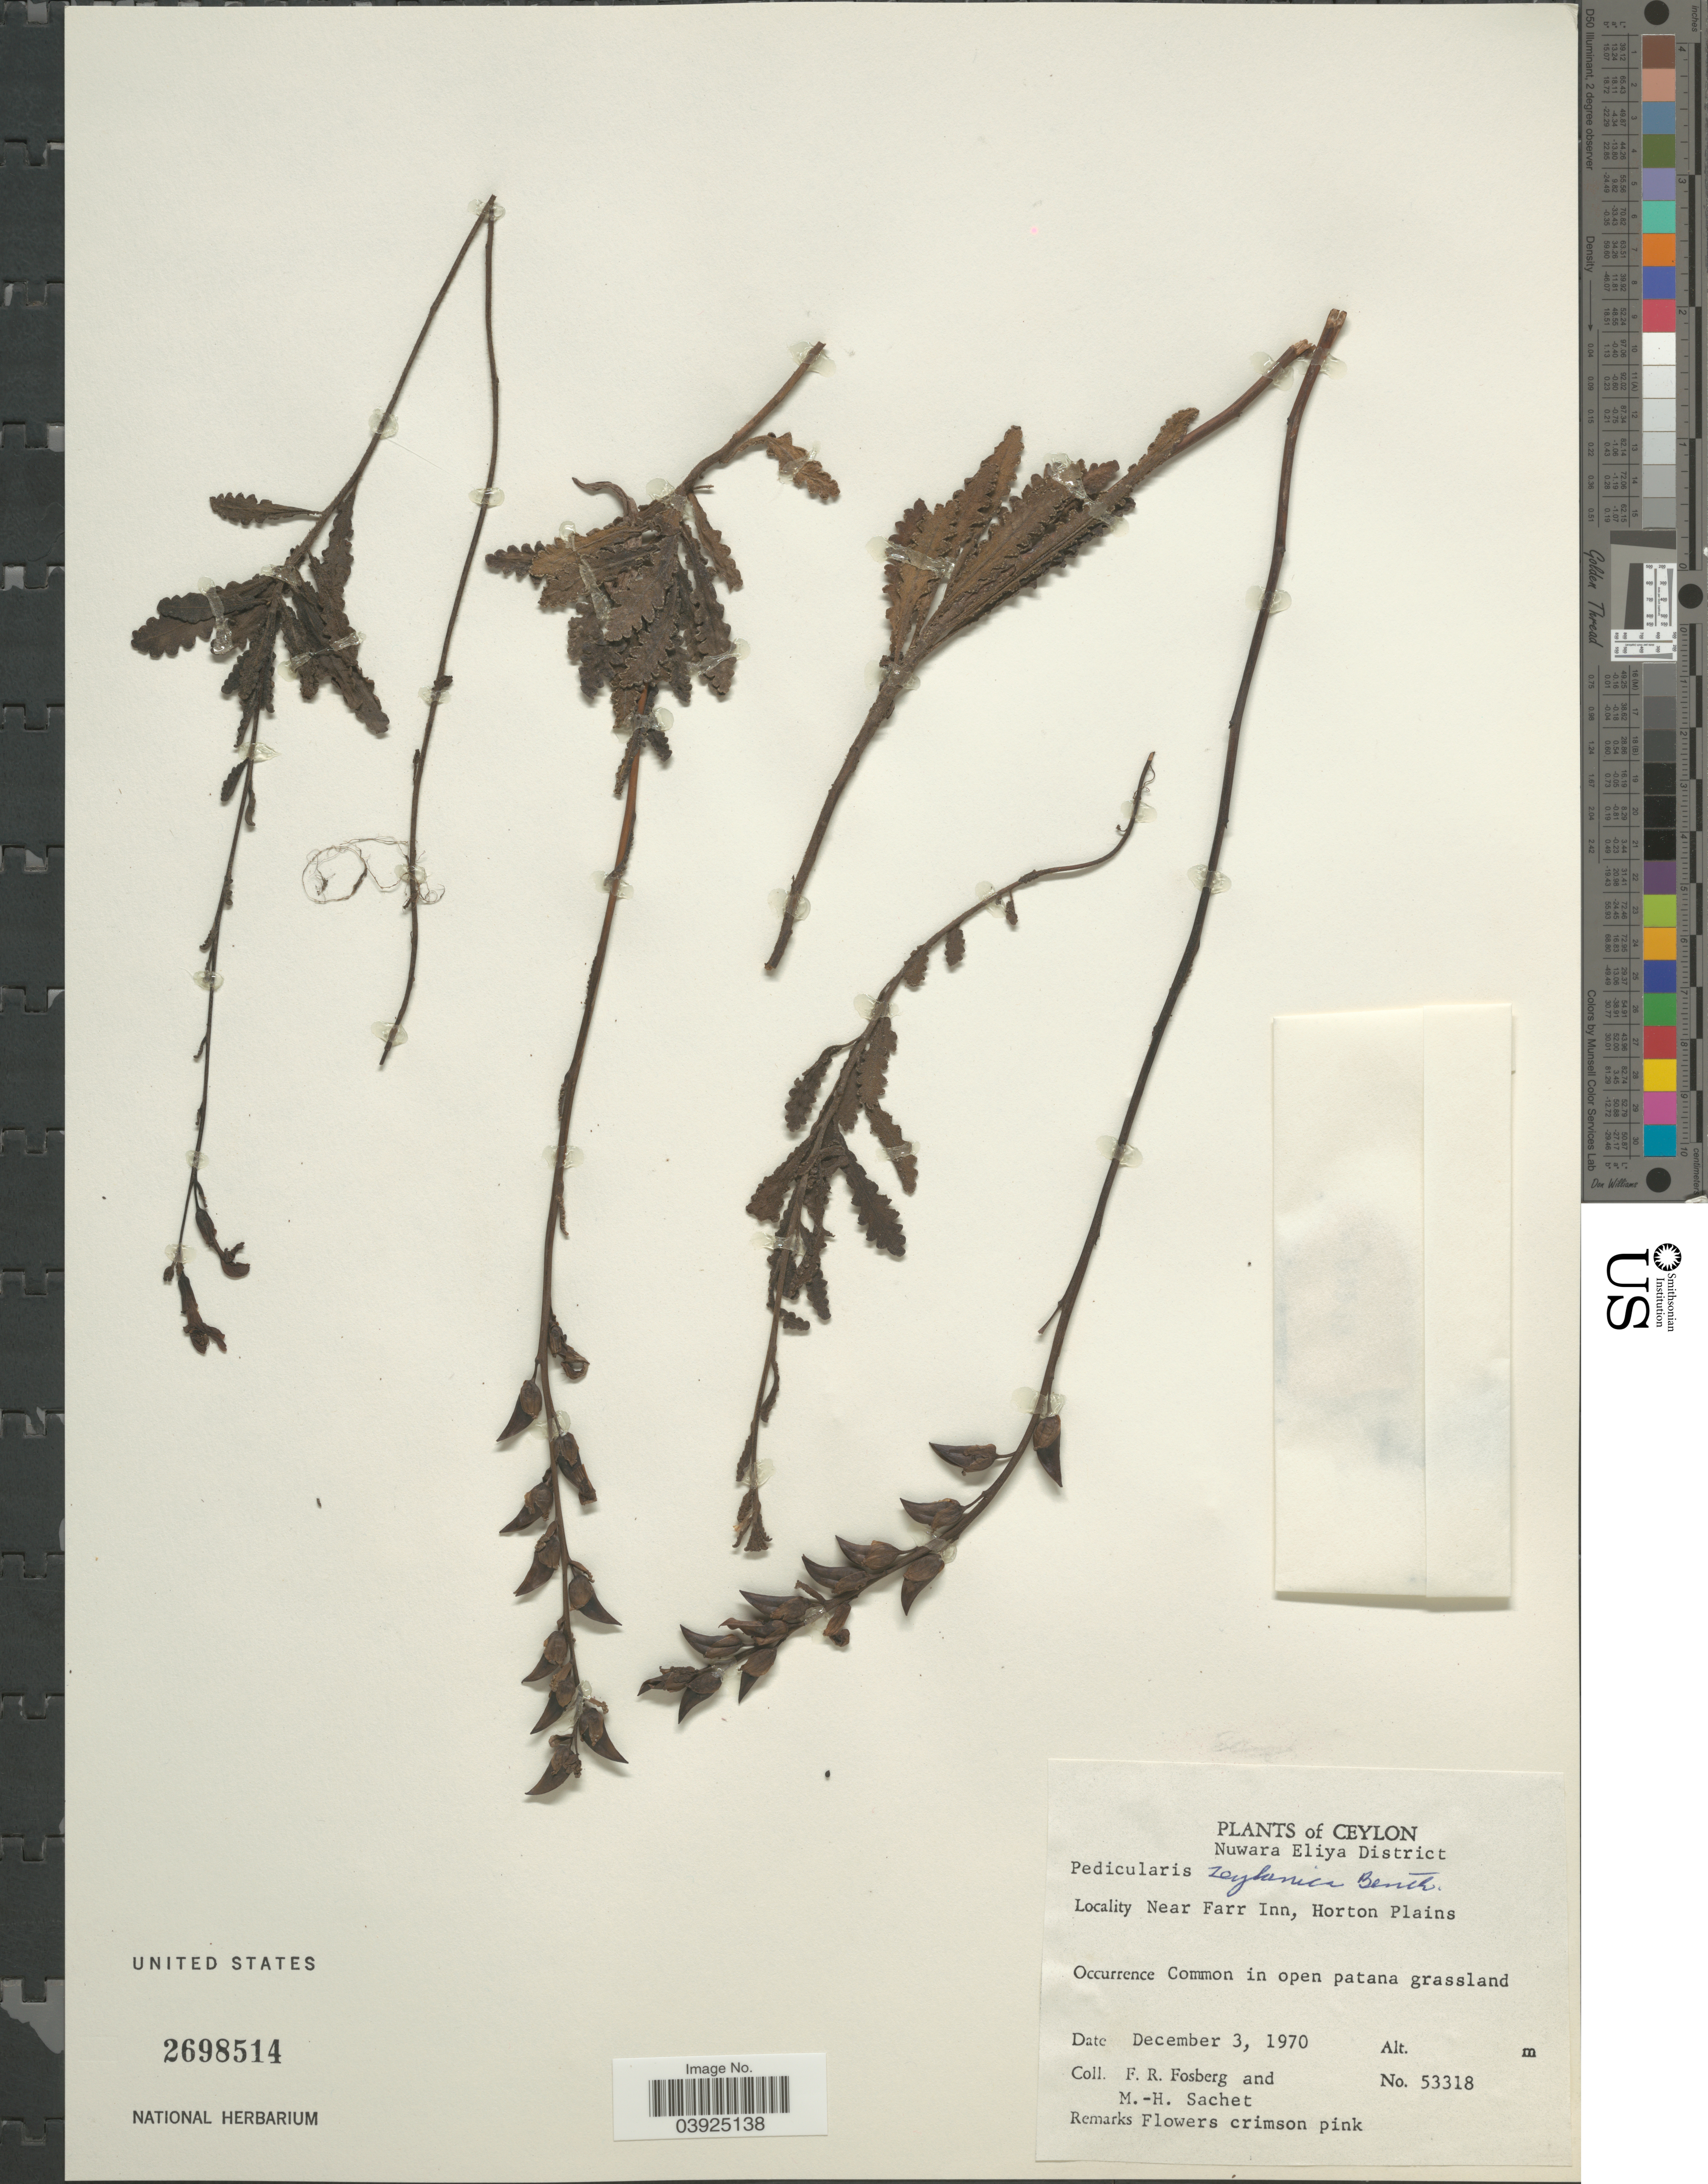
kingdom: Plantae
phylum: Tracheophyta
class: Magnoliopsida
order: Lamiales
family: Orobanchaceae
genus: Pedicularis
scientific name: Pedicularis zeylanica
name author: Benth.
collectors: F. R. Fosberg & M.-H. Sachet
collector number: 53318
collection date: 1970-12-03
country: Sri Lanka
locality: Ceylon. Nuwara Eliya District. Near Farr Inn, Horton Plains.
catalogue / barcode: US 2698514